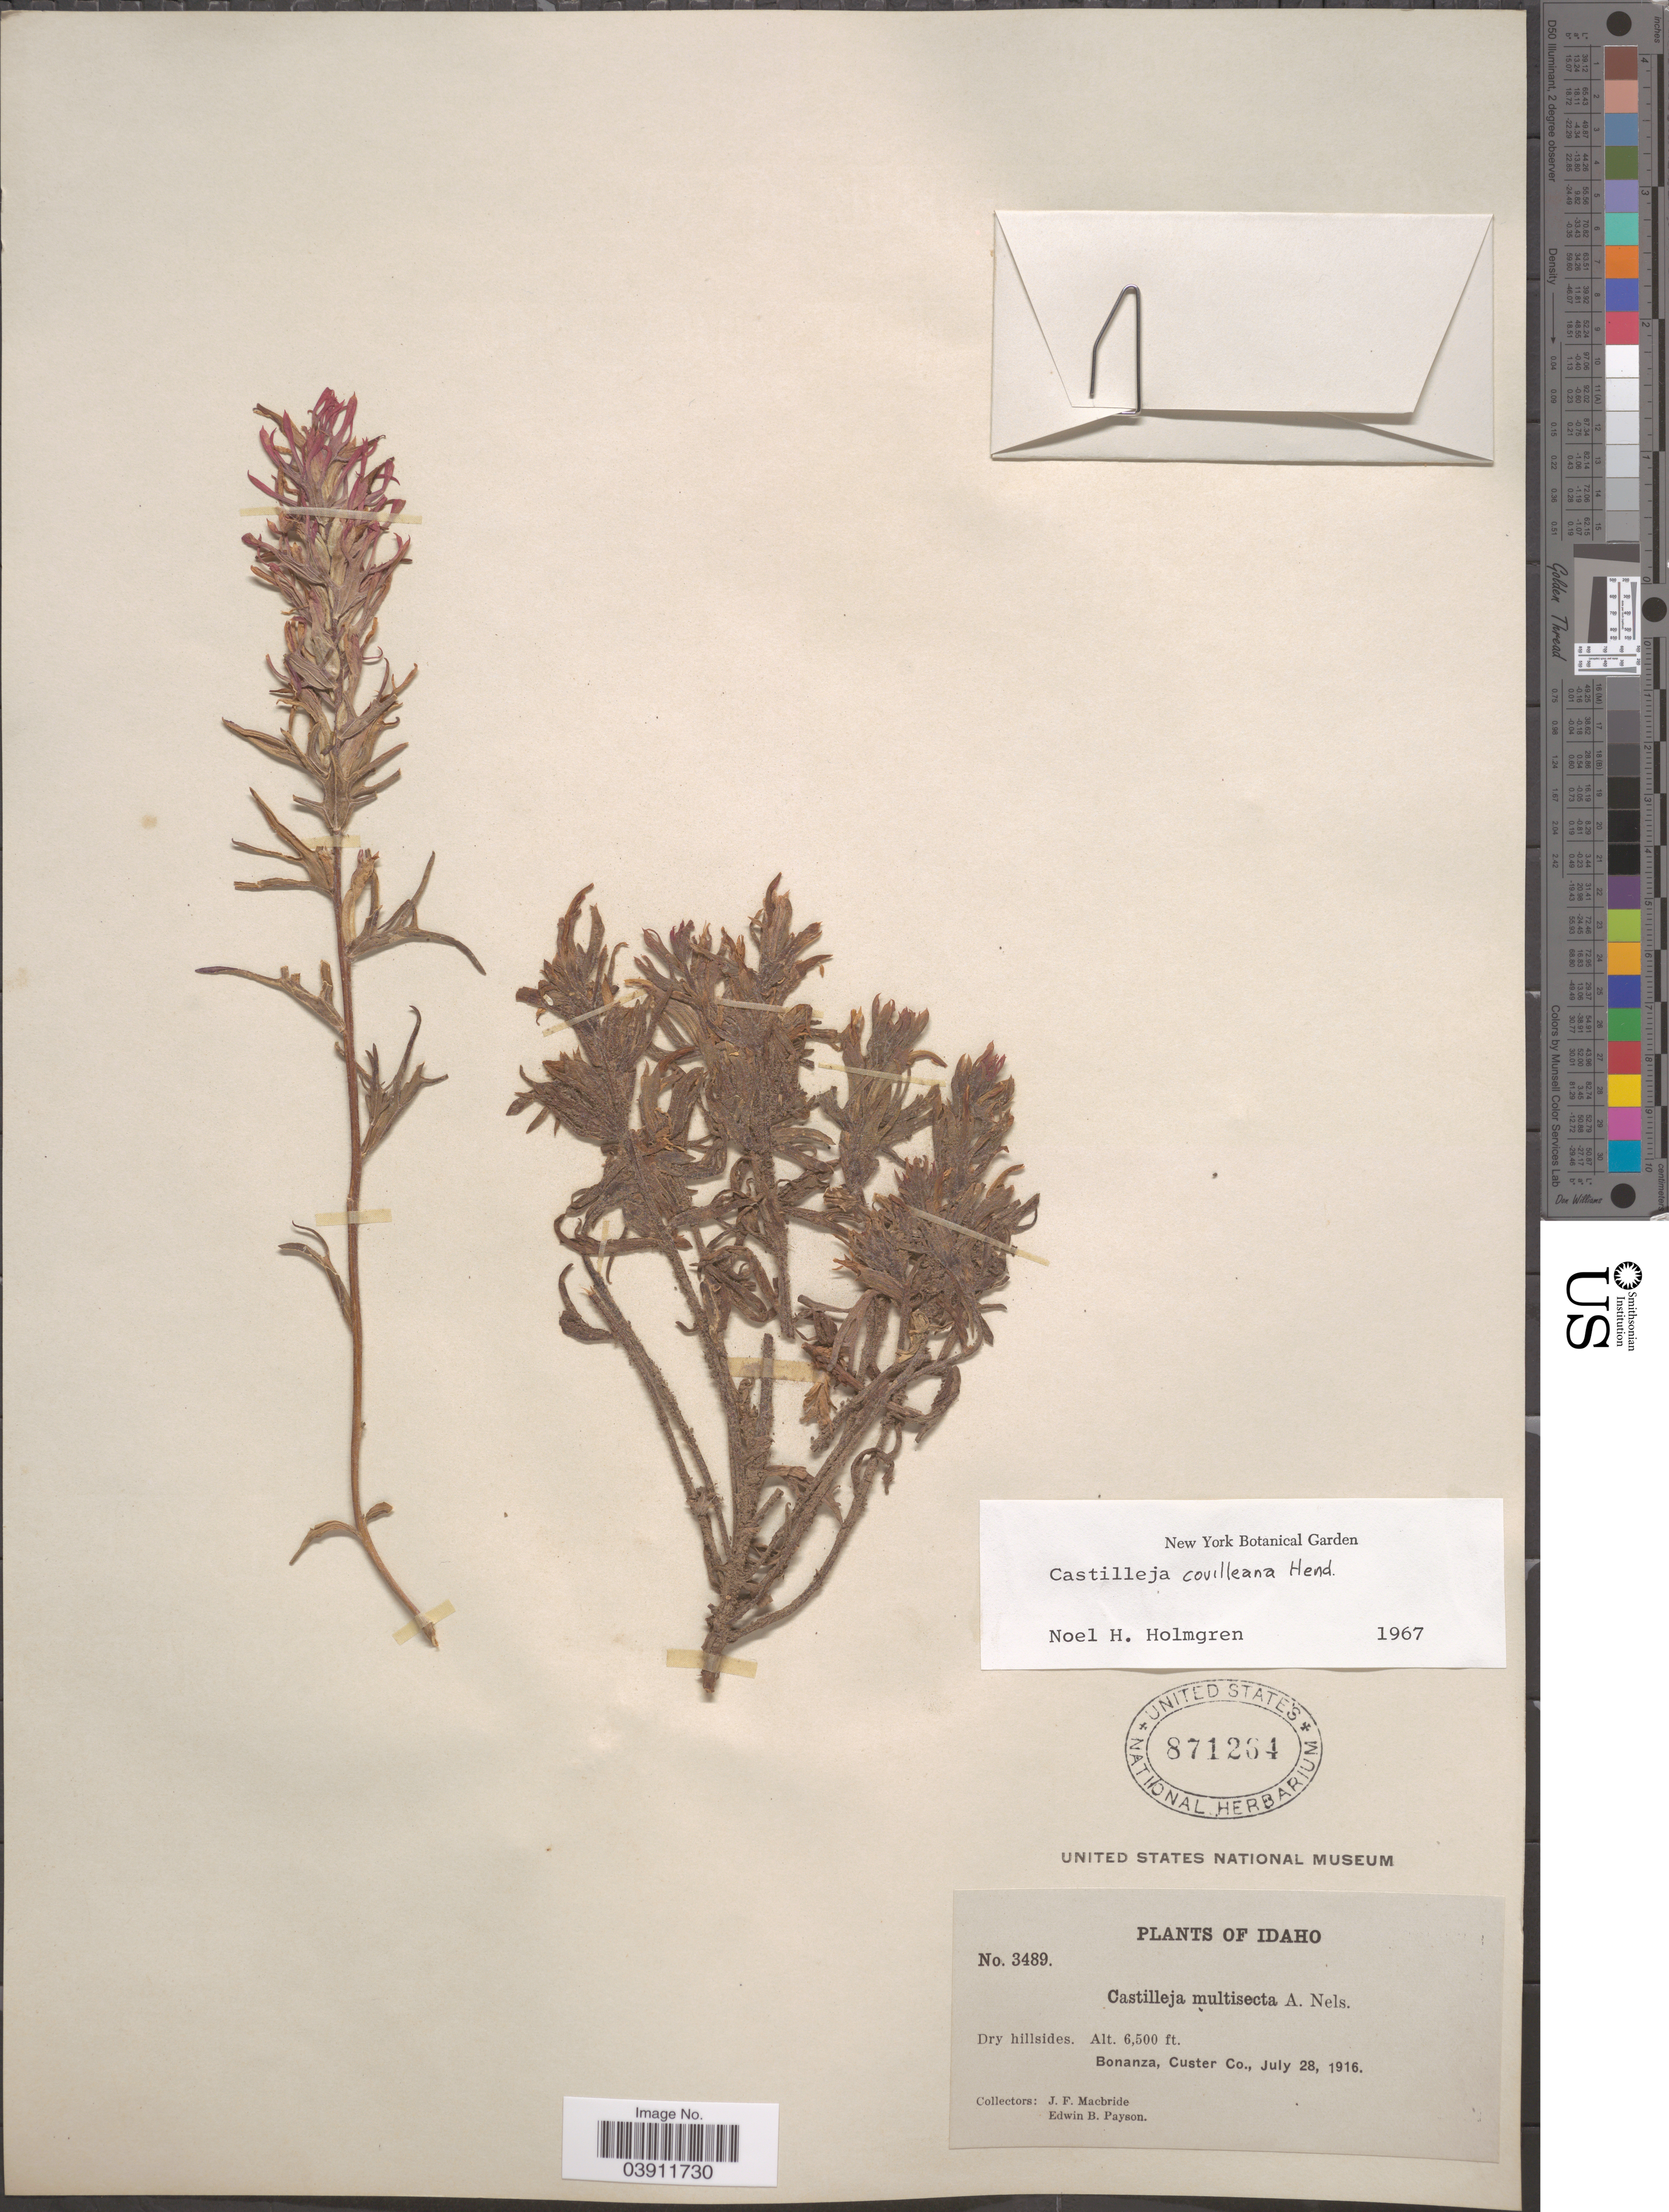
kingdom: Plantae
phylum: Tracheophyta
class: Magnoliopsida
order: Lamiales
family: Orobanchaceae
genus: Castilleja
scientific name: Castilleja covilleana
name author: L.F. Hend.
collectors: J. F. Macbride & E. B. Payson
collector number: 3489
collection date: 1916-07-28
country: United States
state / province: Idaho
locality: Bonanza, Custer Co.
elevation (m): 1981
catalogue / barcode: US 871264